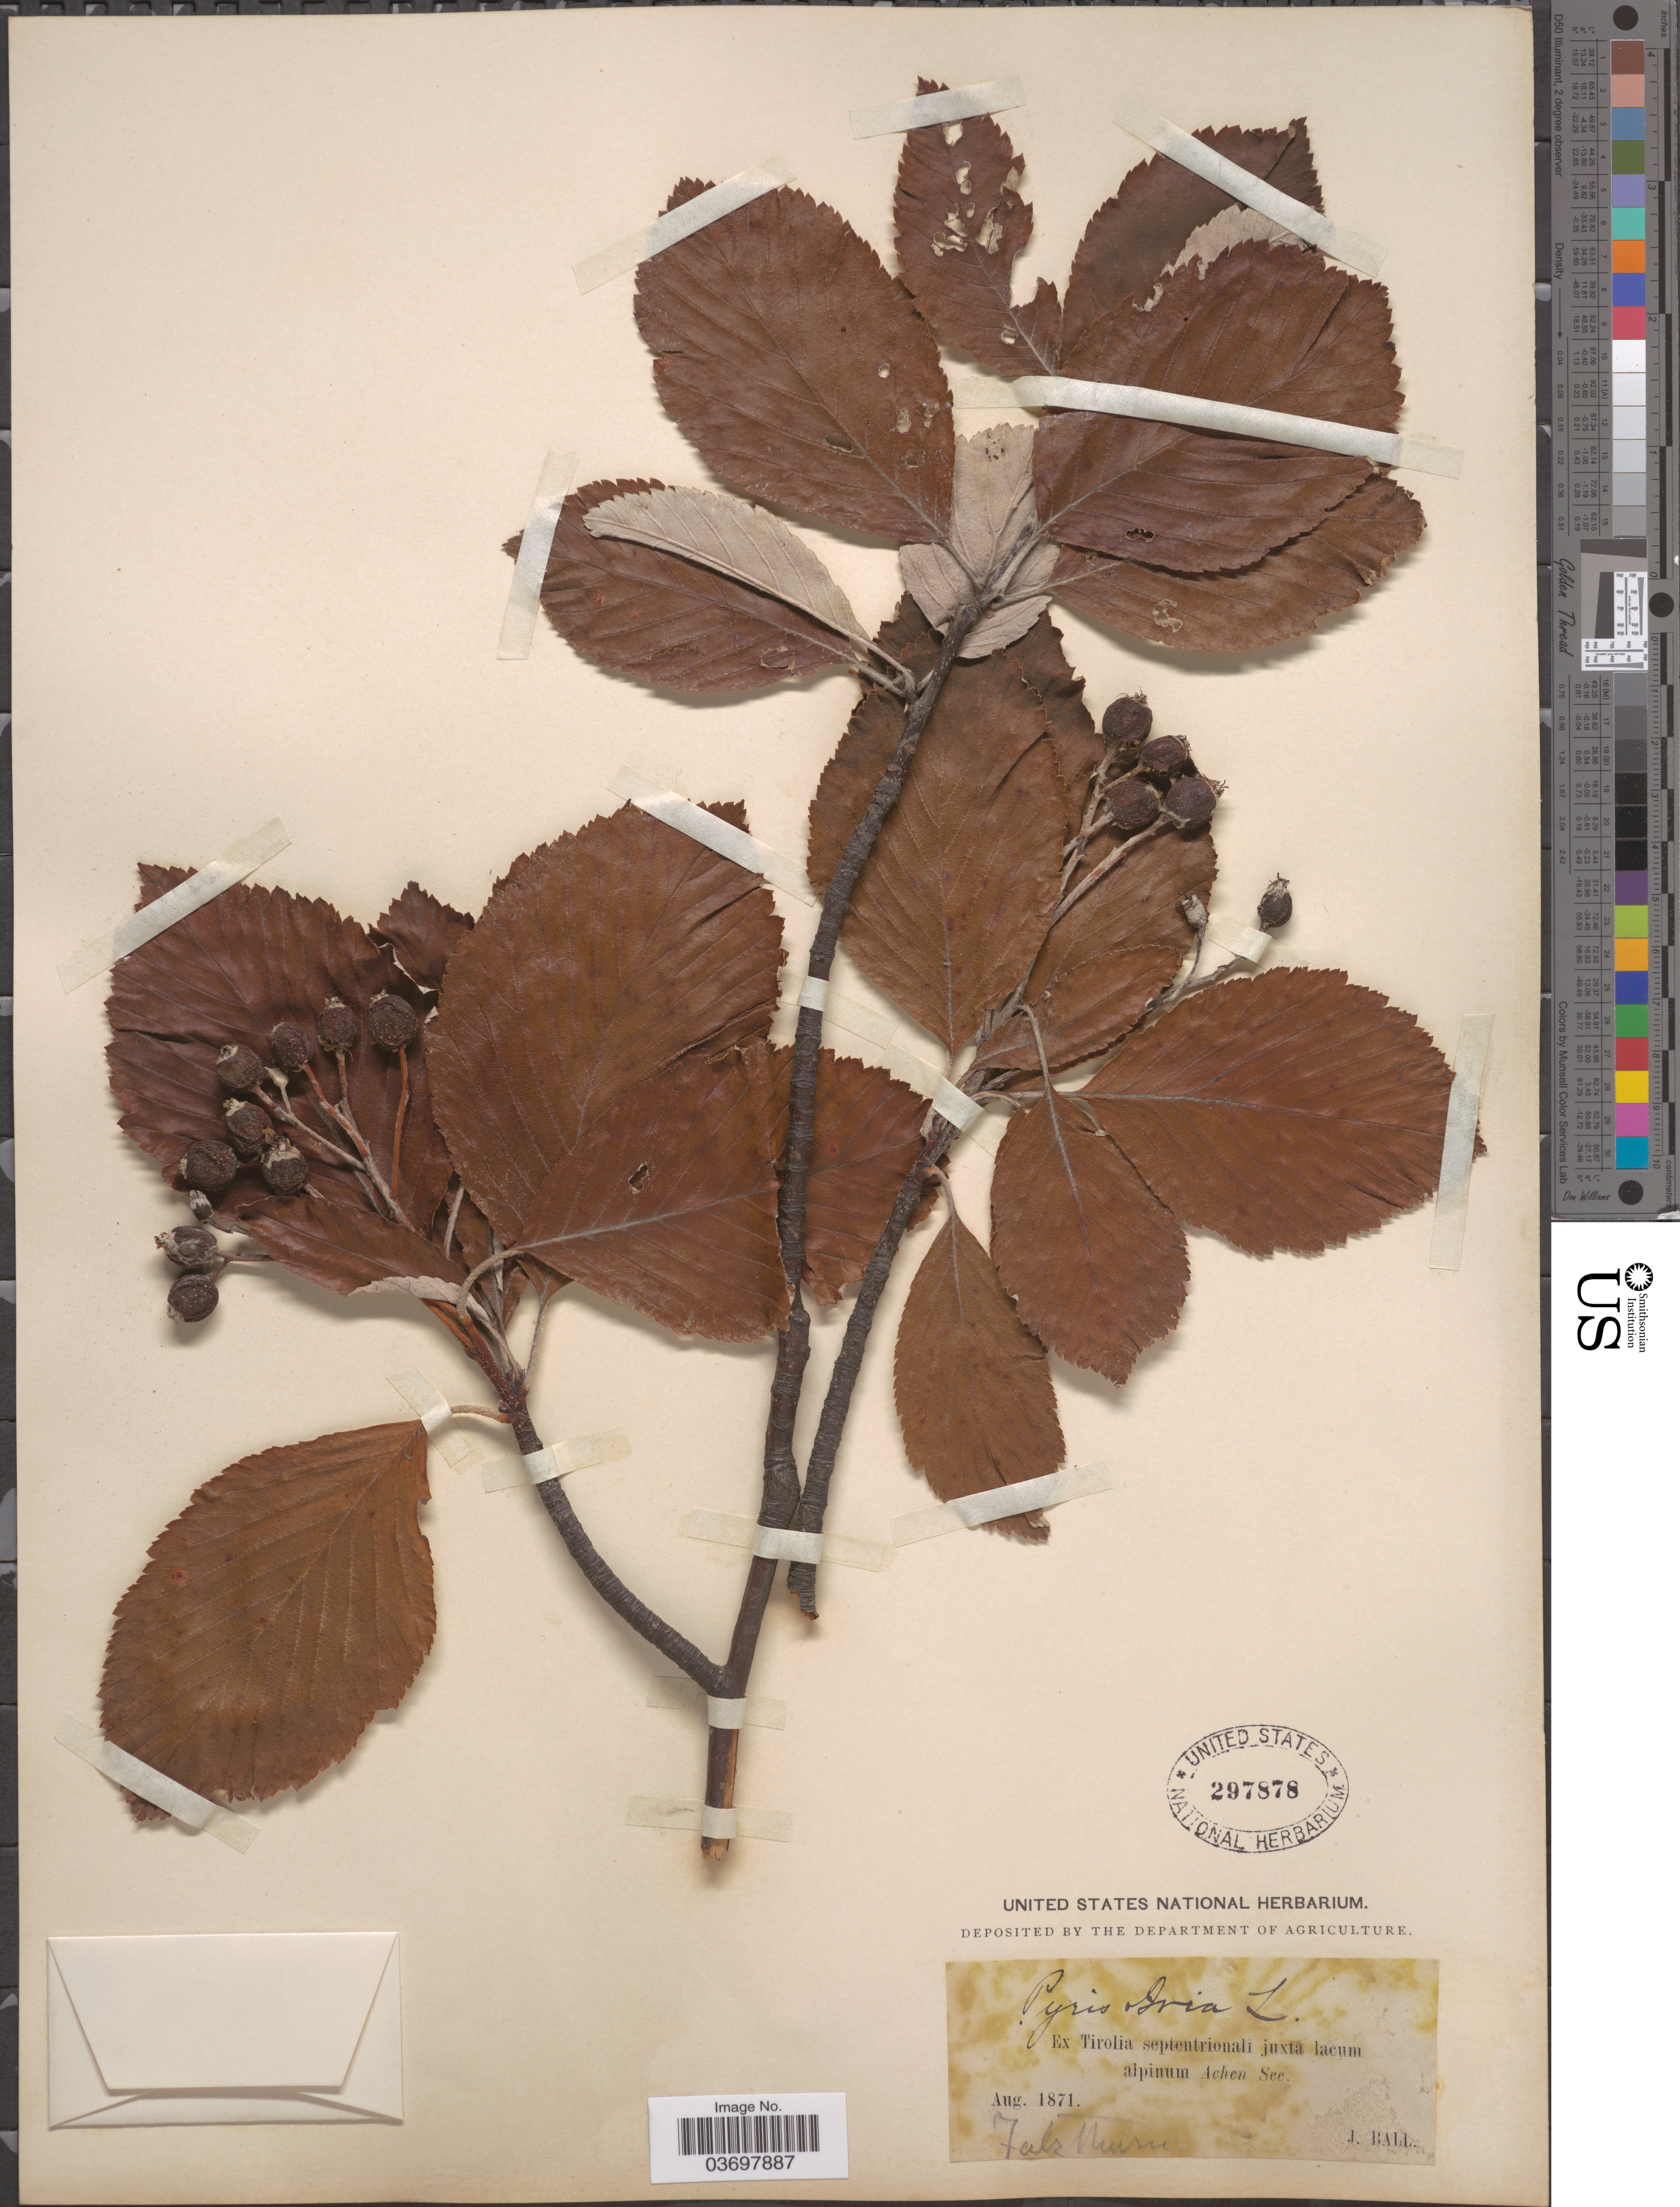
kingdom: Plantae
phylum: Tracheophyta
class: Magnoliopsida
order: Rosales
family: Rosaceae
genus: Sorbus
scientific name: Sorbus aria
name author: (L.) Crantz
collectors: J. Ball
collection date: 1871-08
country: Austria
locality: Ex Tirolia septentrionali juxta lacum alpinum Achen See. Falzthurn.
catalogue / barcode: US 297878